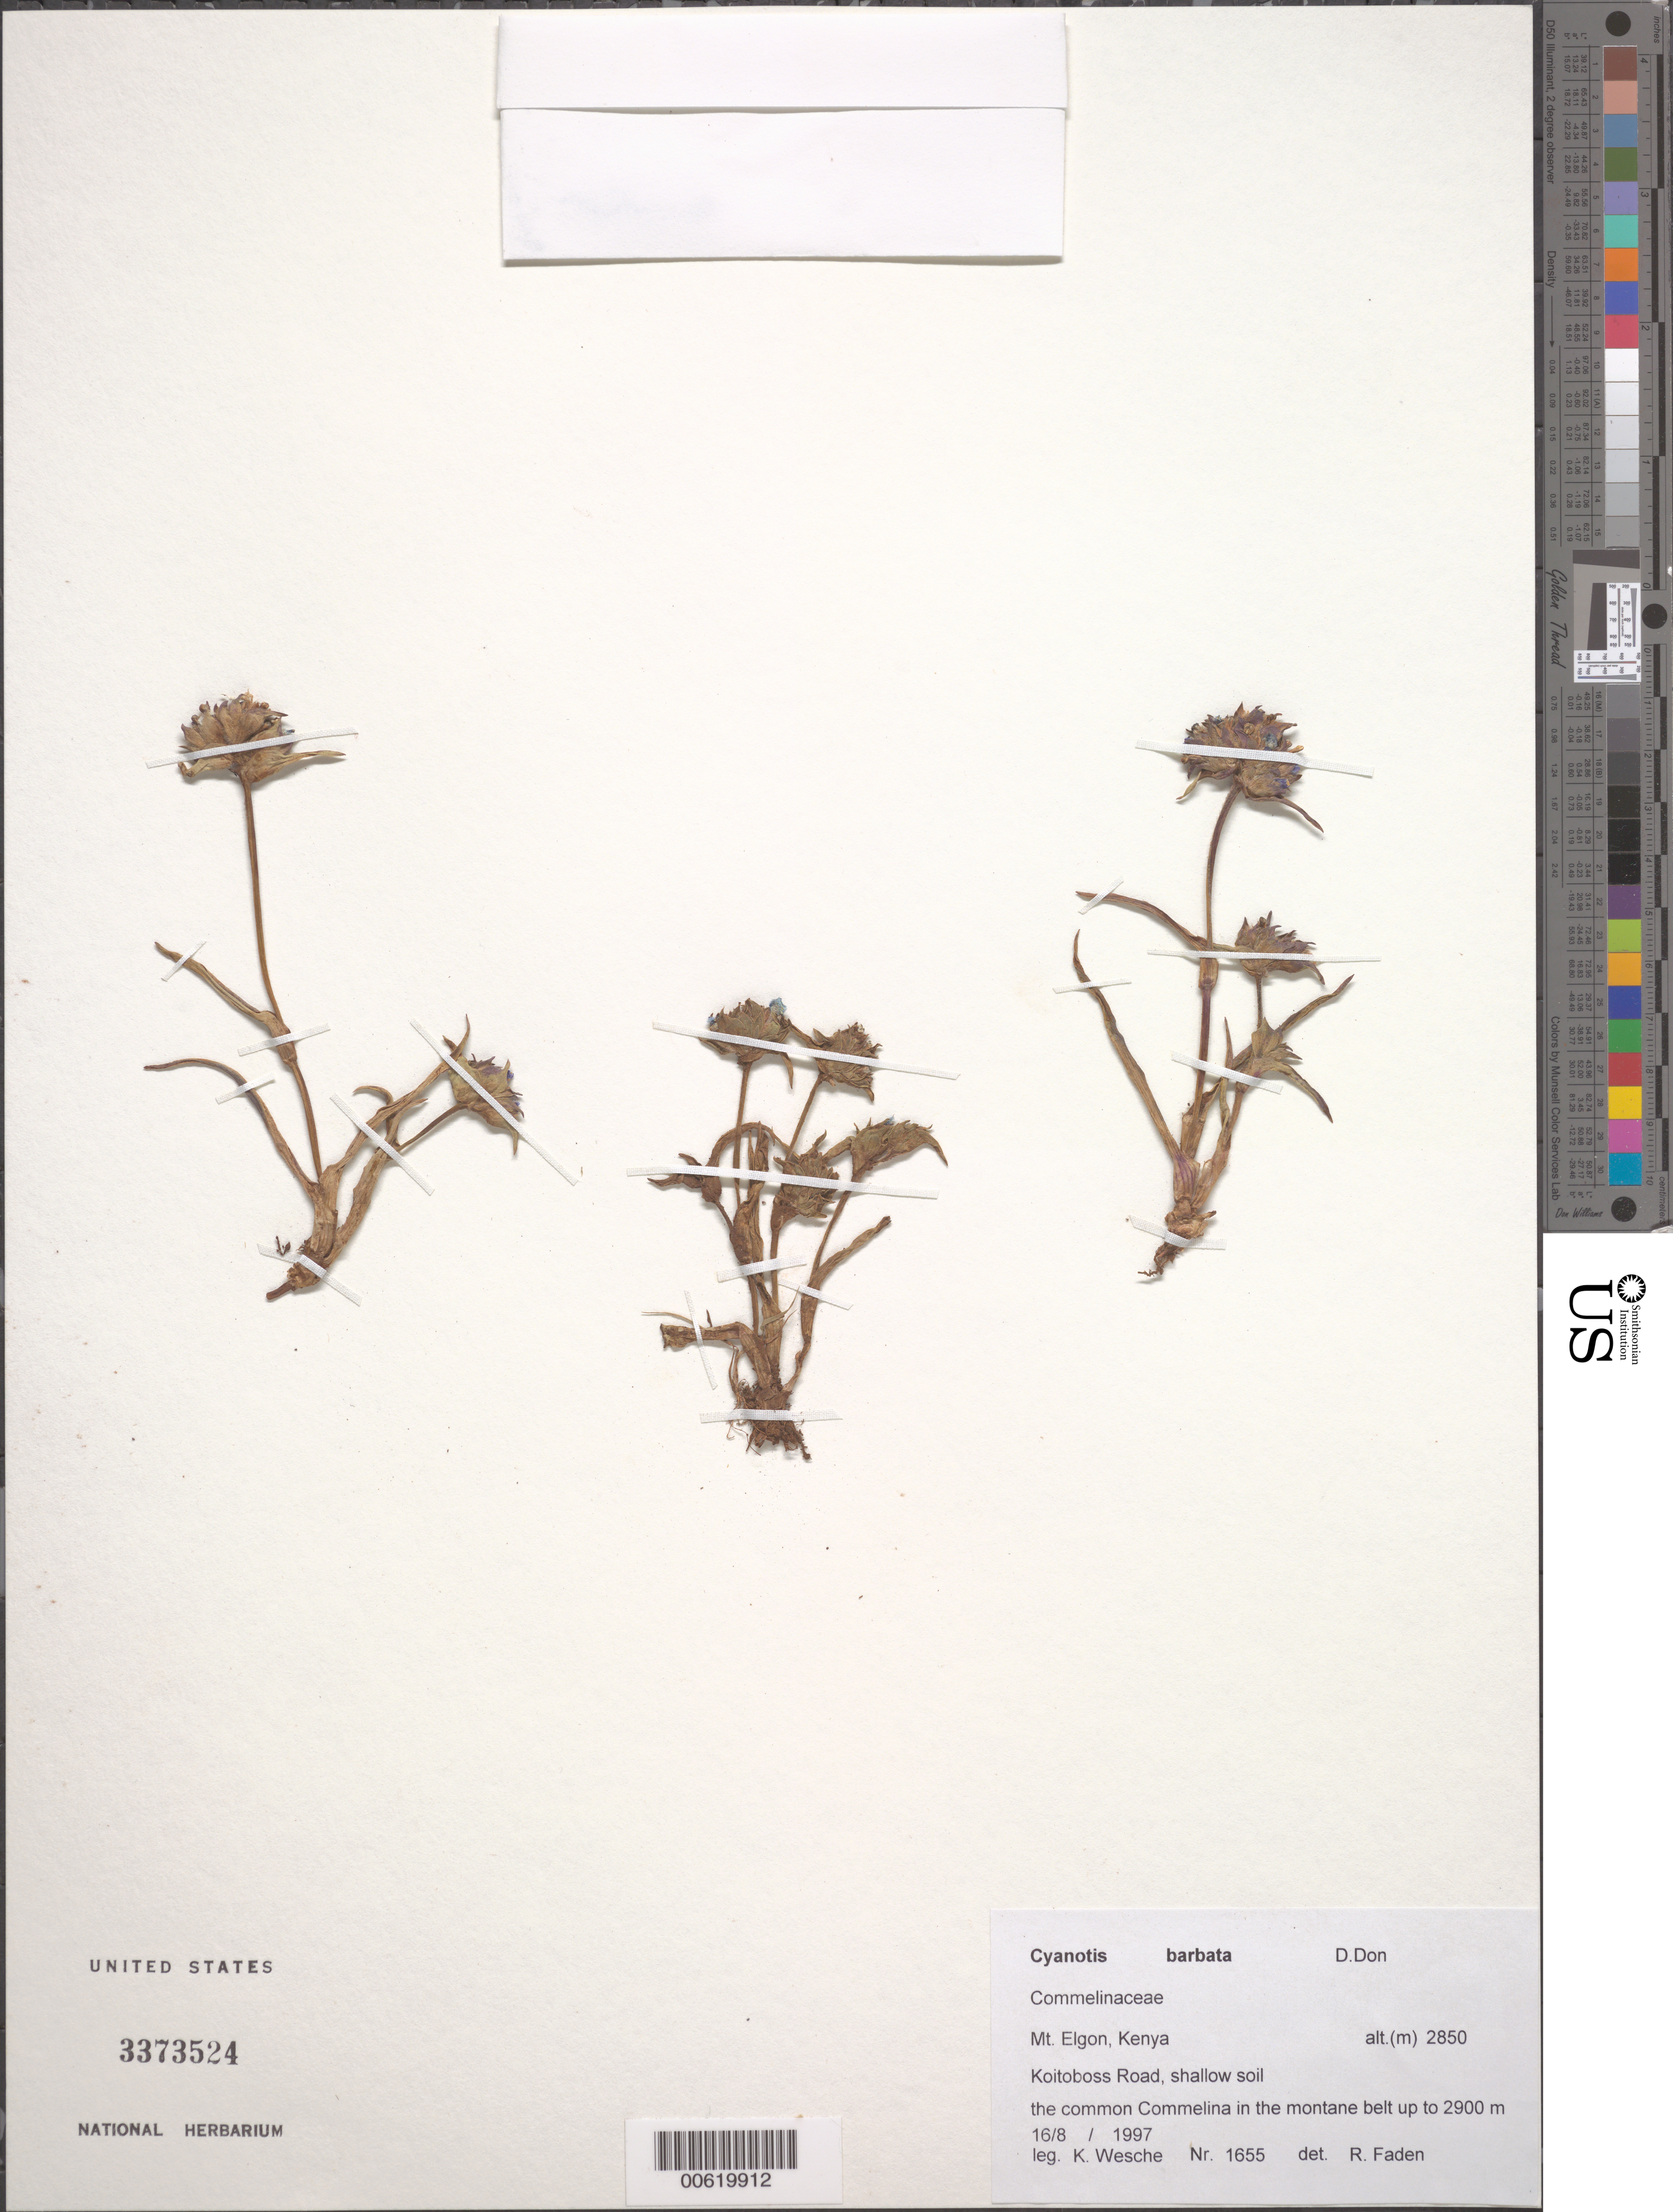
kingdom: Plantae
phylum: Tracheophyta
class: Liliopsida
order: Commelinales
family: Commelinaceae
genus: Cyanotis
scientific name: Cyanotis barbata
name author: D. Don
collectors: K. Wesche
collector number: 1655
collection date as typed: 16 Aug 1997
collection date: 1997-08-16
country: Kenya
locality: Mt. elgon, koitoboss road.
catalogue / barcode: US 3373524